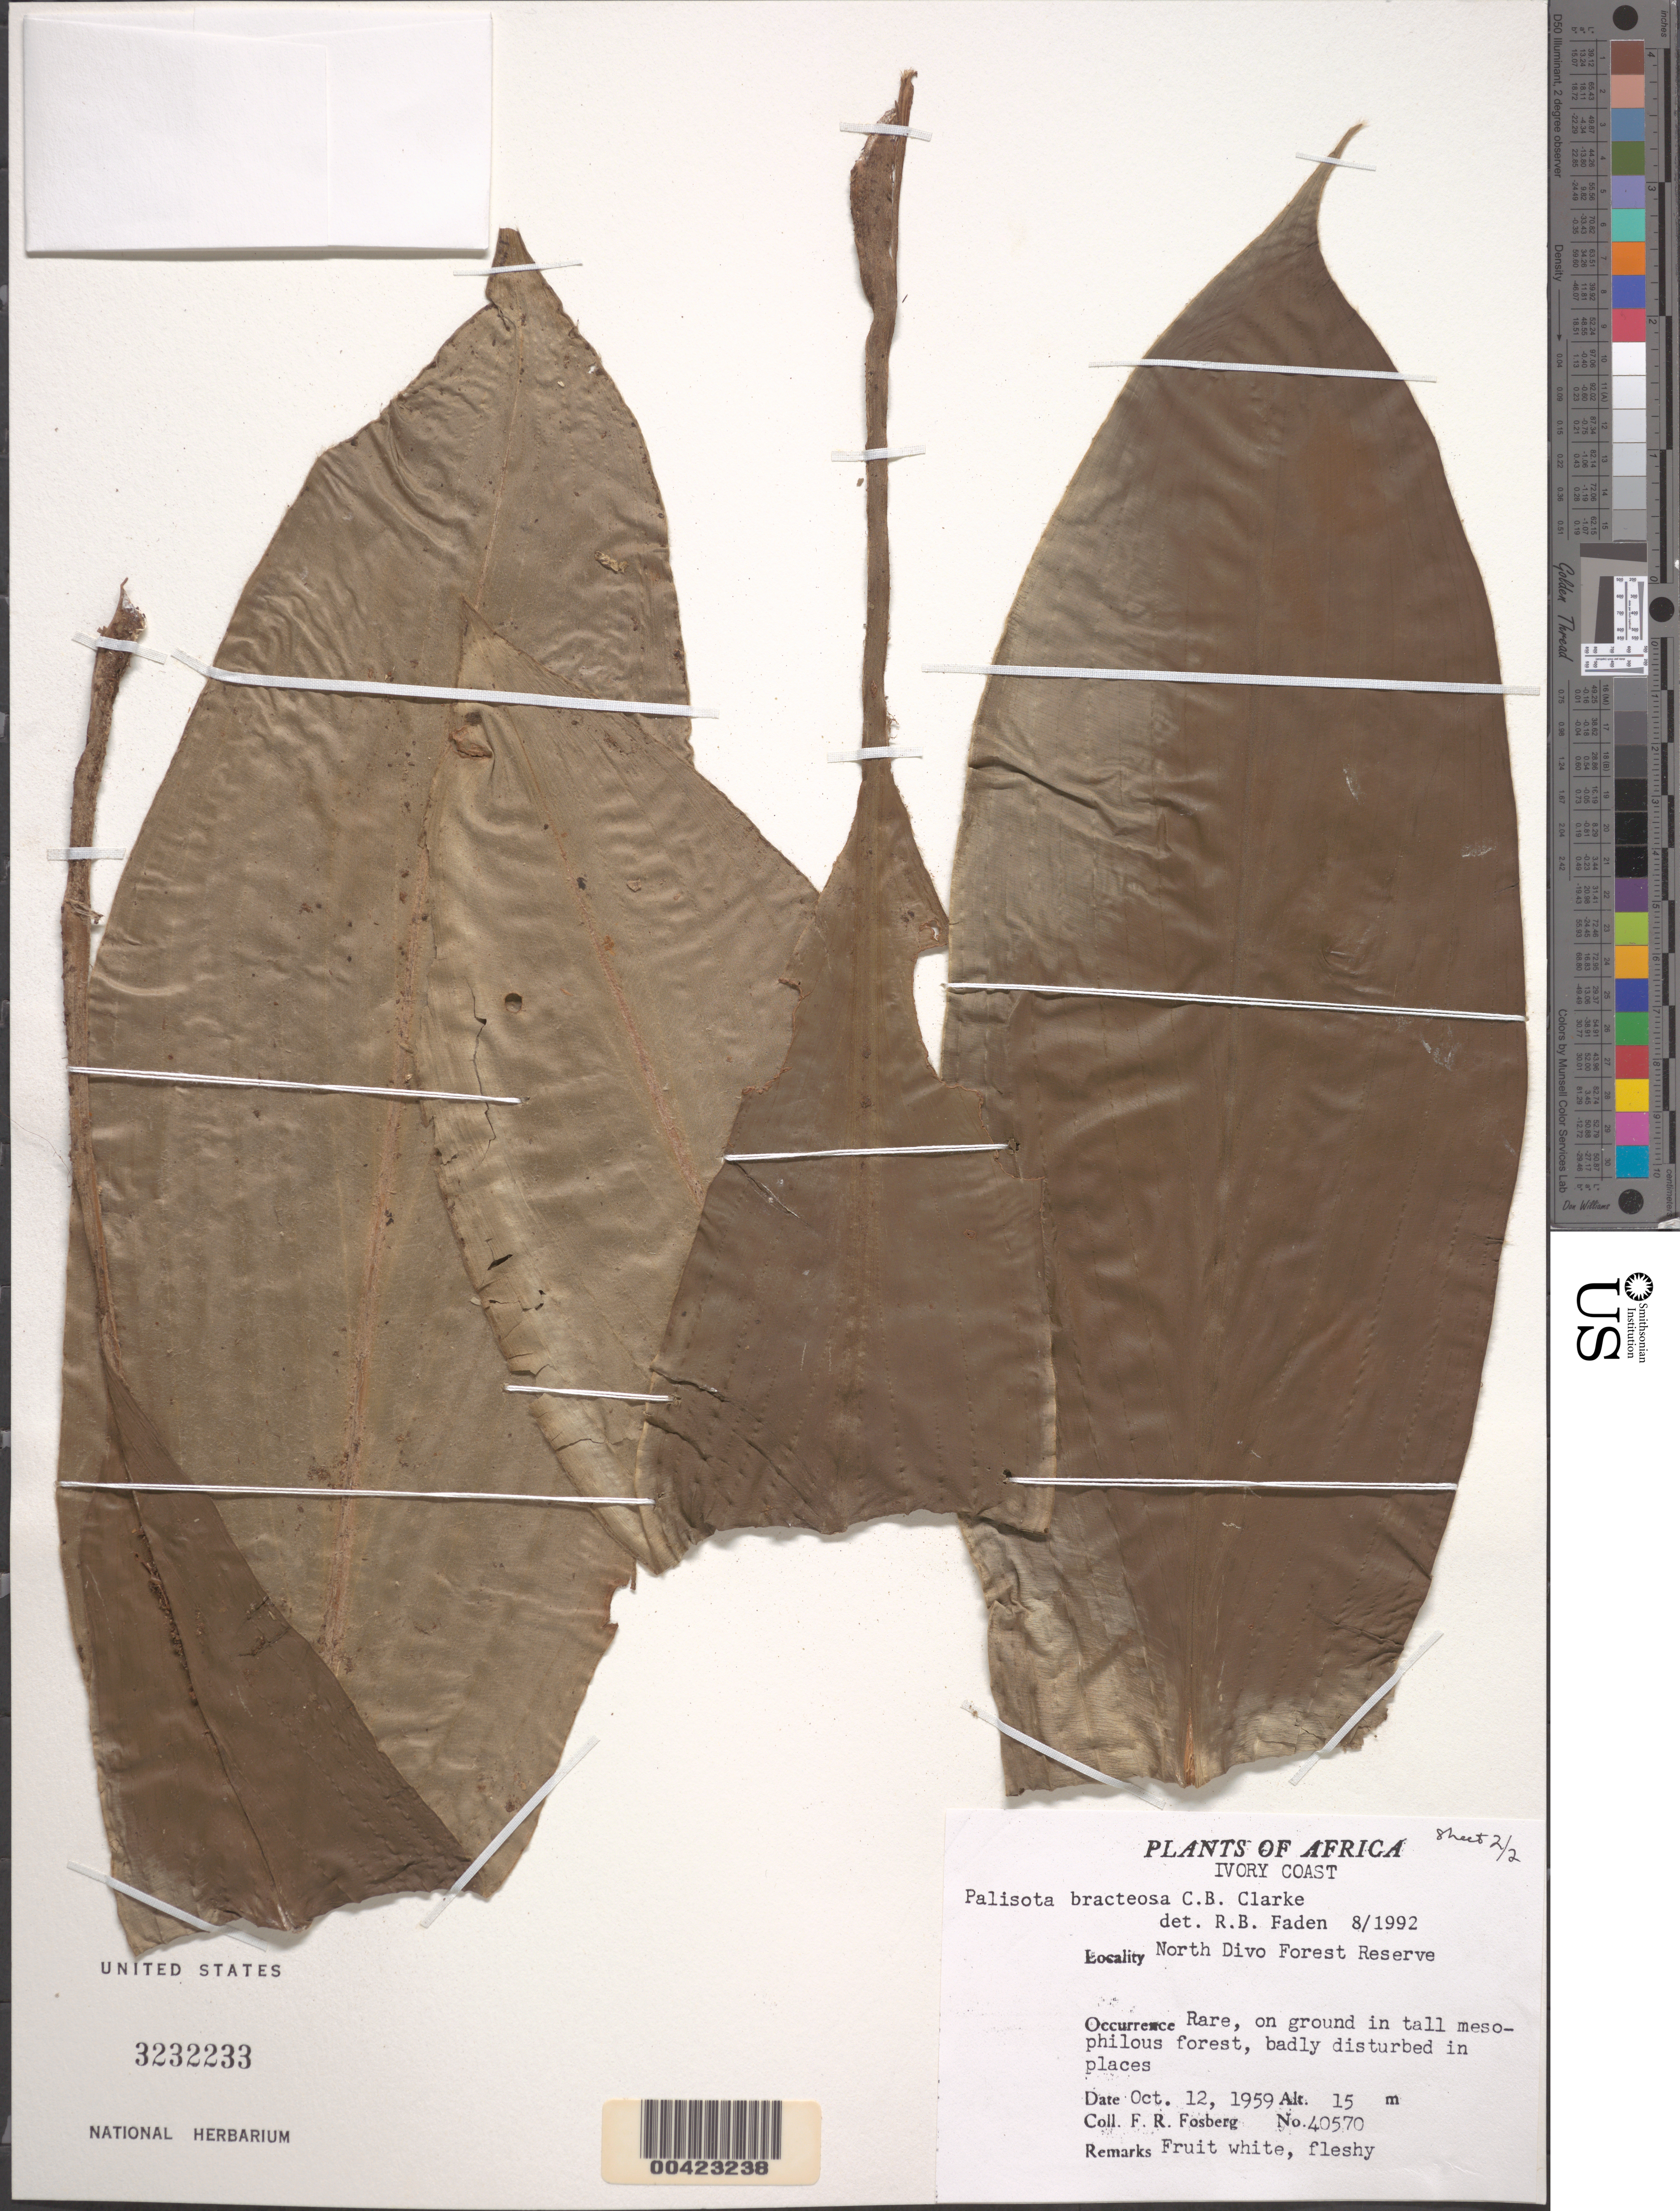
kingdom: Plantae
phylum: Tracheophyta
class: Liliopsida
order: Commelinales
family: Commelinaceae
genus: Palisota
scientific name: Palisota bracteosa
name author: C.B. Clarke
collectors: F. R. Fosberg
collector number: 40570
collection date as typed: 12 Oct 1959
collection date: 1959-10-12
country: Ivory Coast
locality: North Divo Forest Reserve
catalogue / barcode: US 3232233